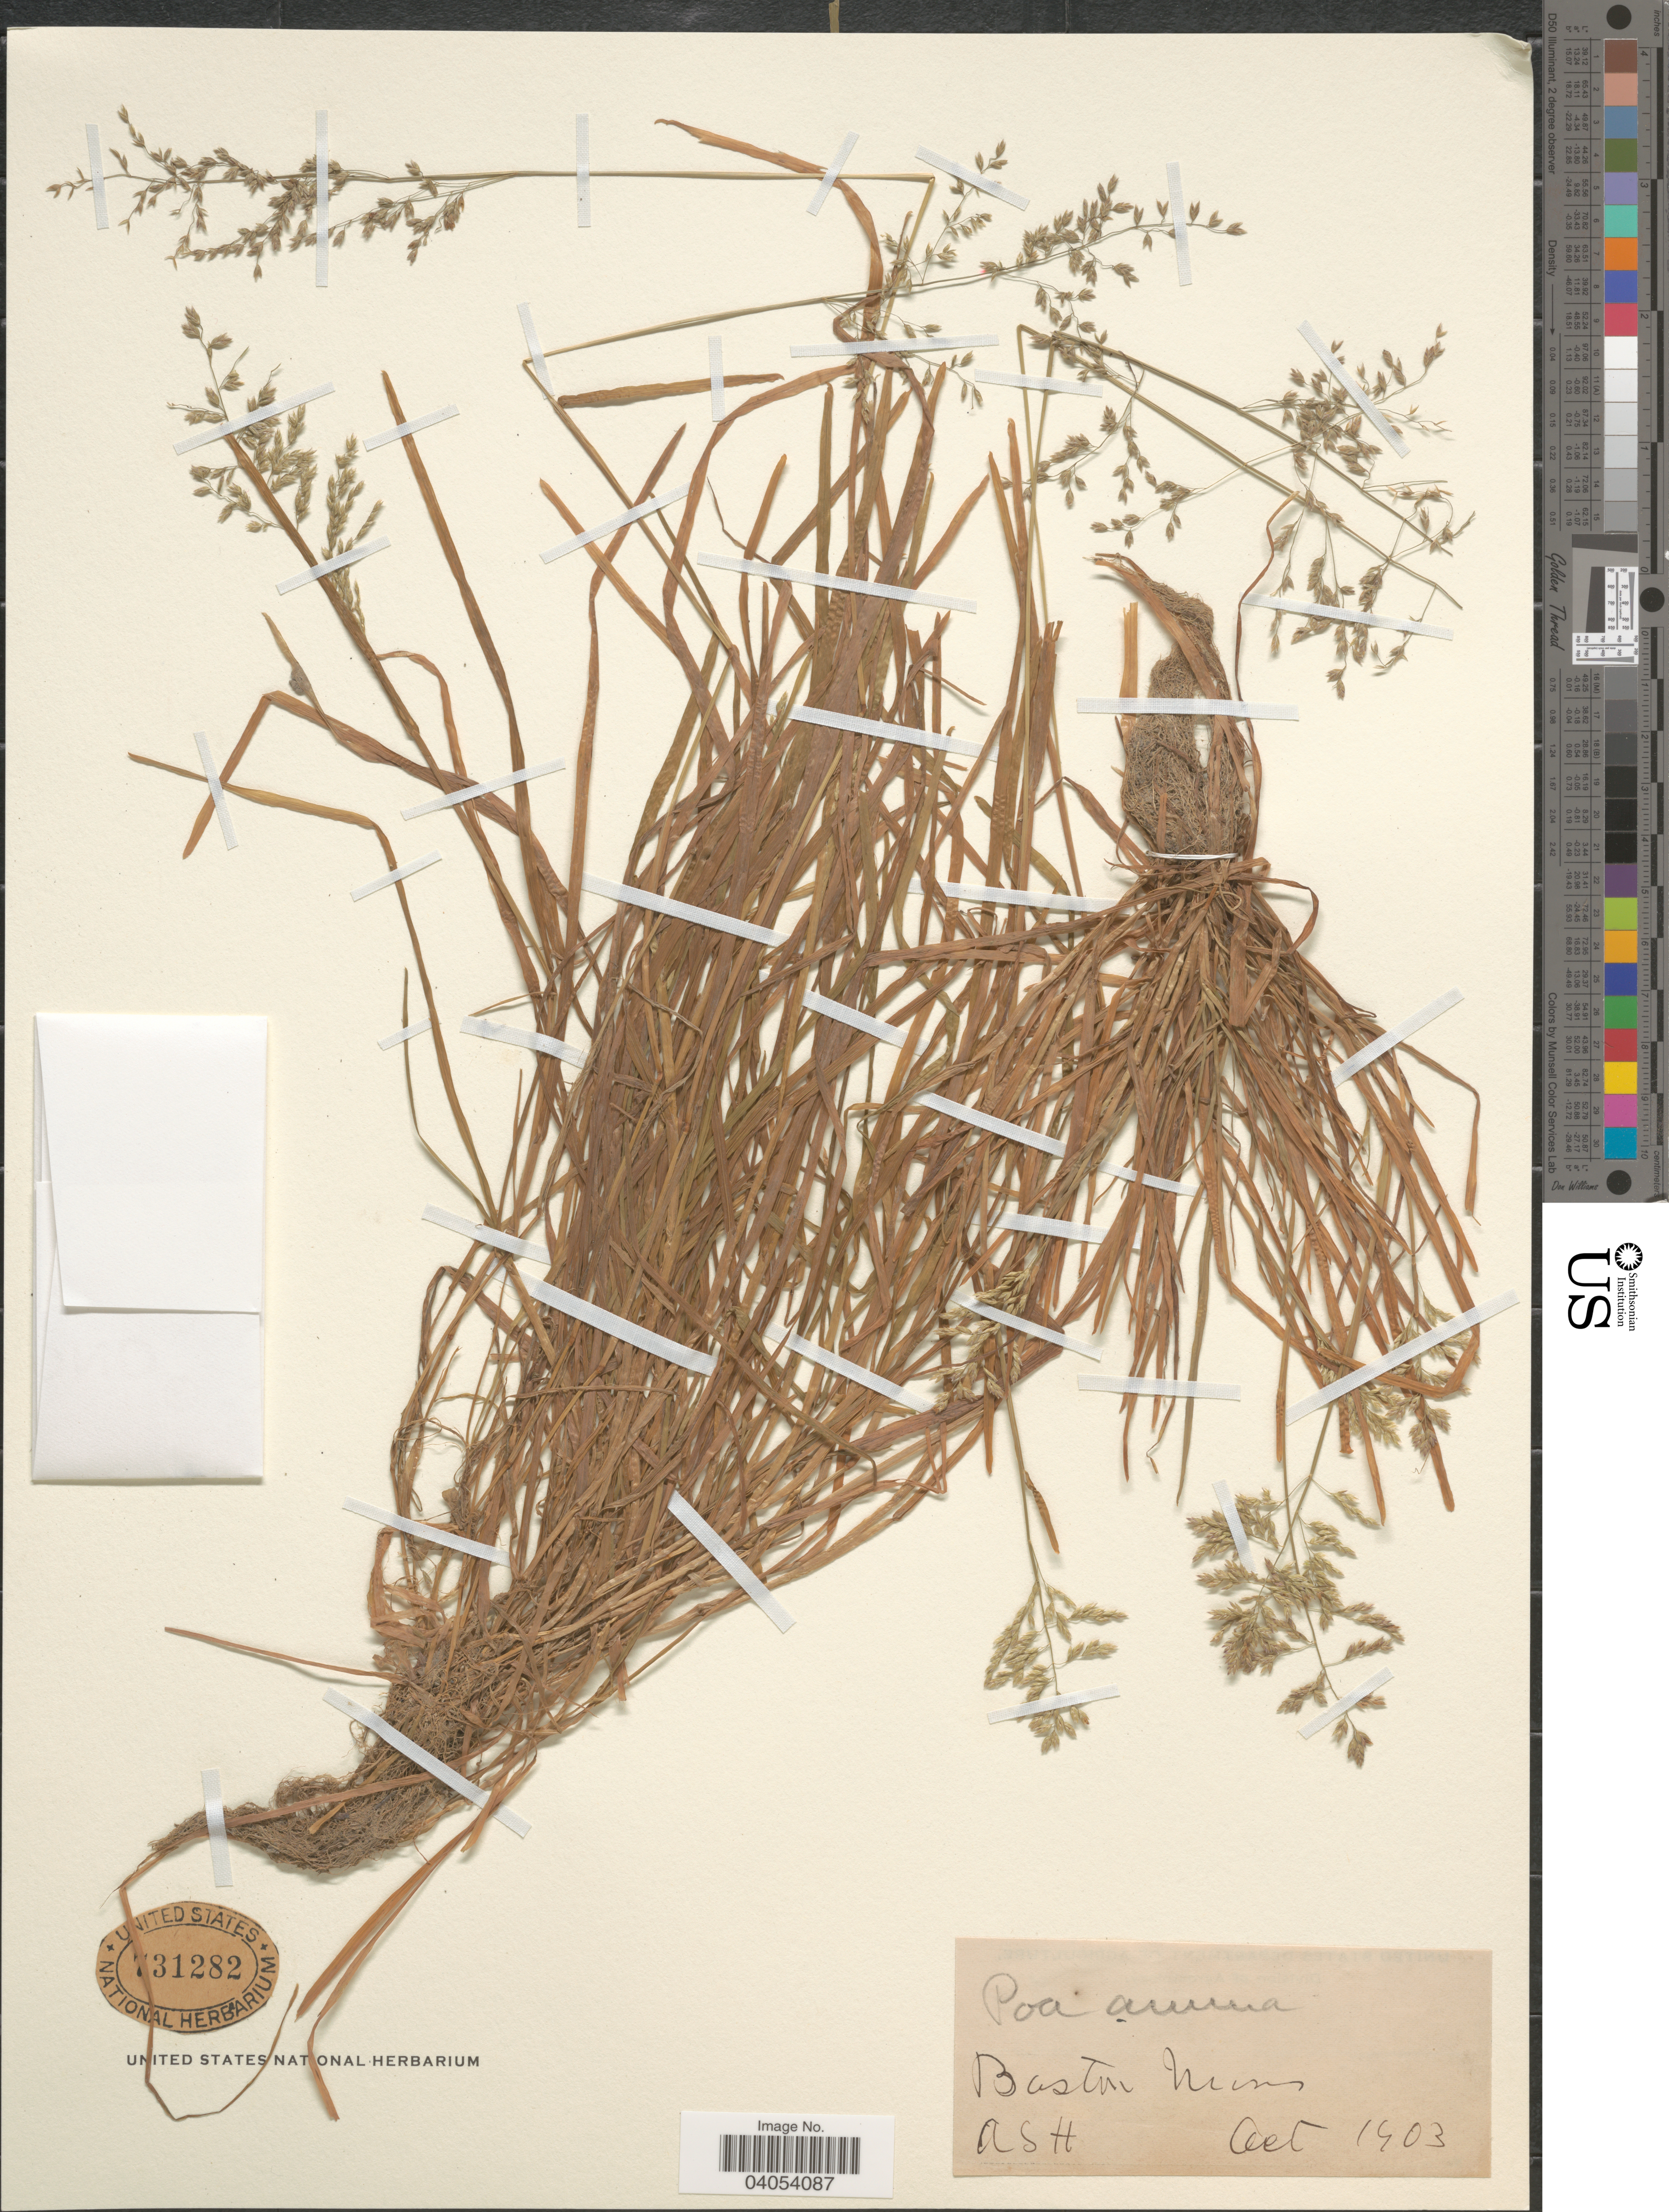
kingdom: Plantae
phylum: Tracheophyta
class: Liliopsida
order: Poales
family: Poaceae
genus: Poa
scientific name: Poa annua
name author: L.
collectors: -. Ash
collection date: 1903-10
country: United States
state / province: Massachusetts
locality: Boston.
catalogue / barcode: US 731282